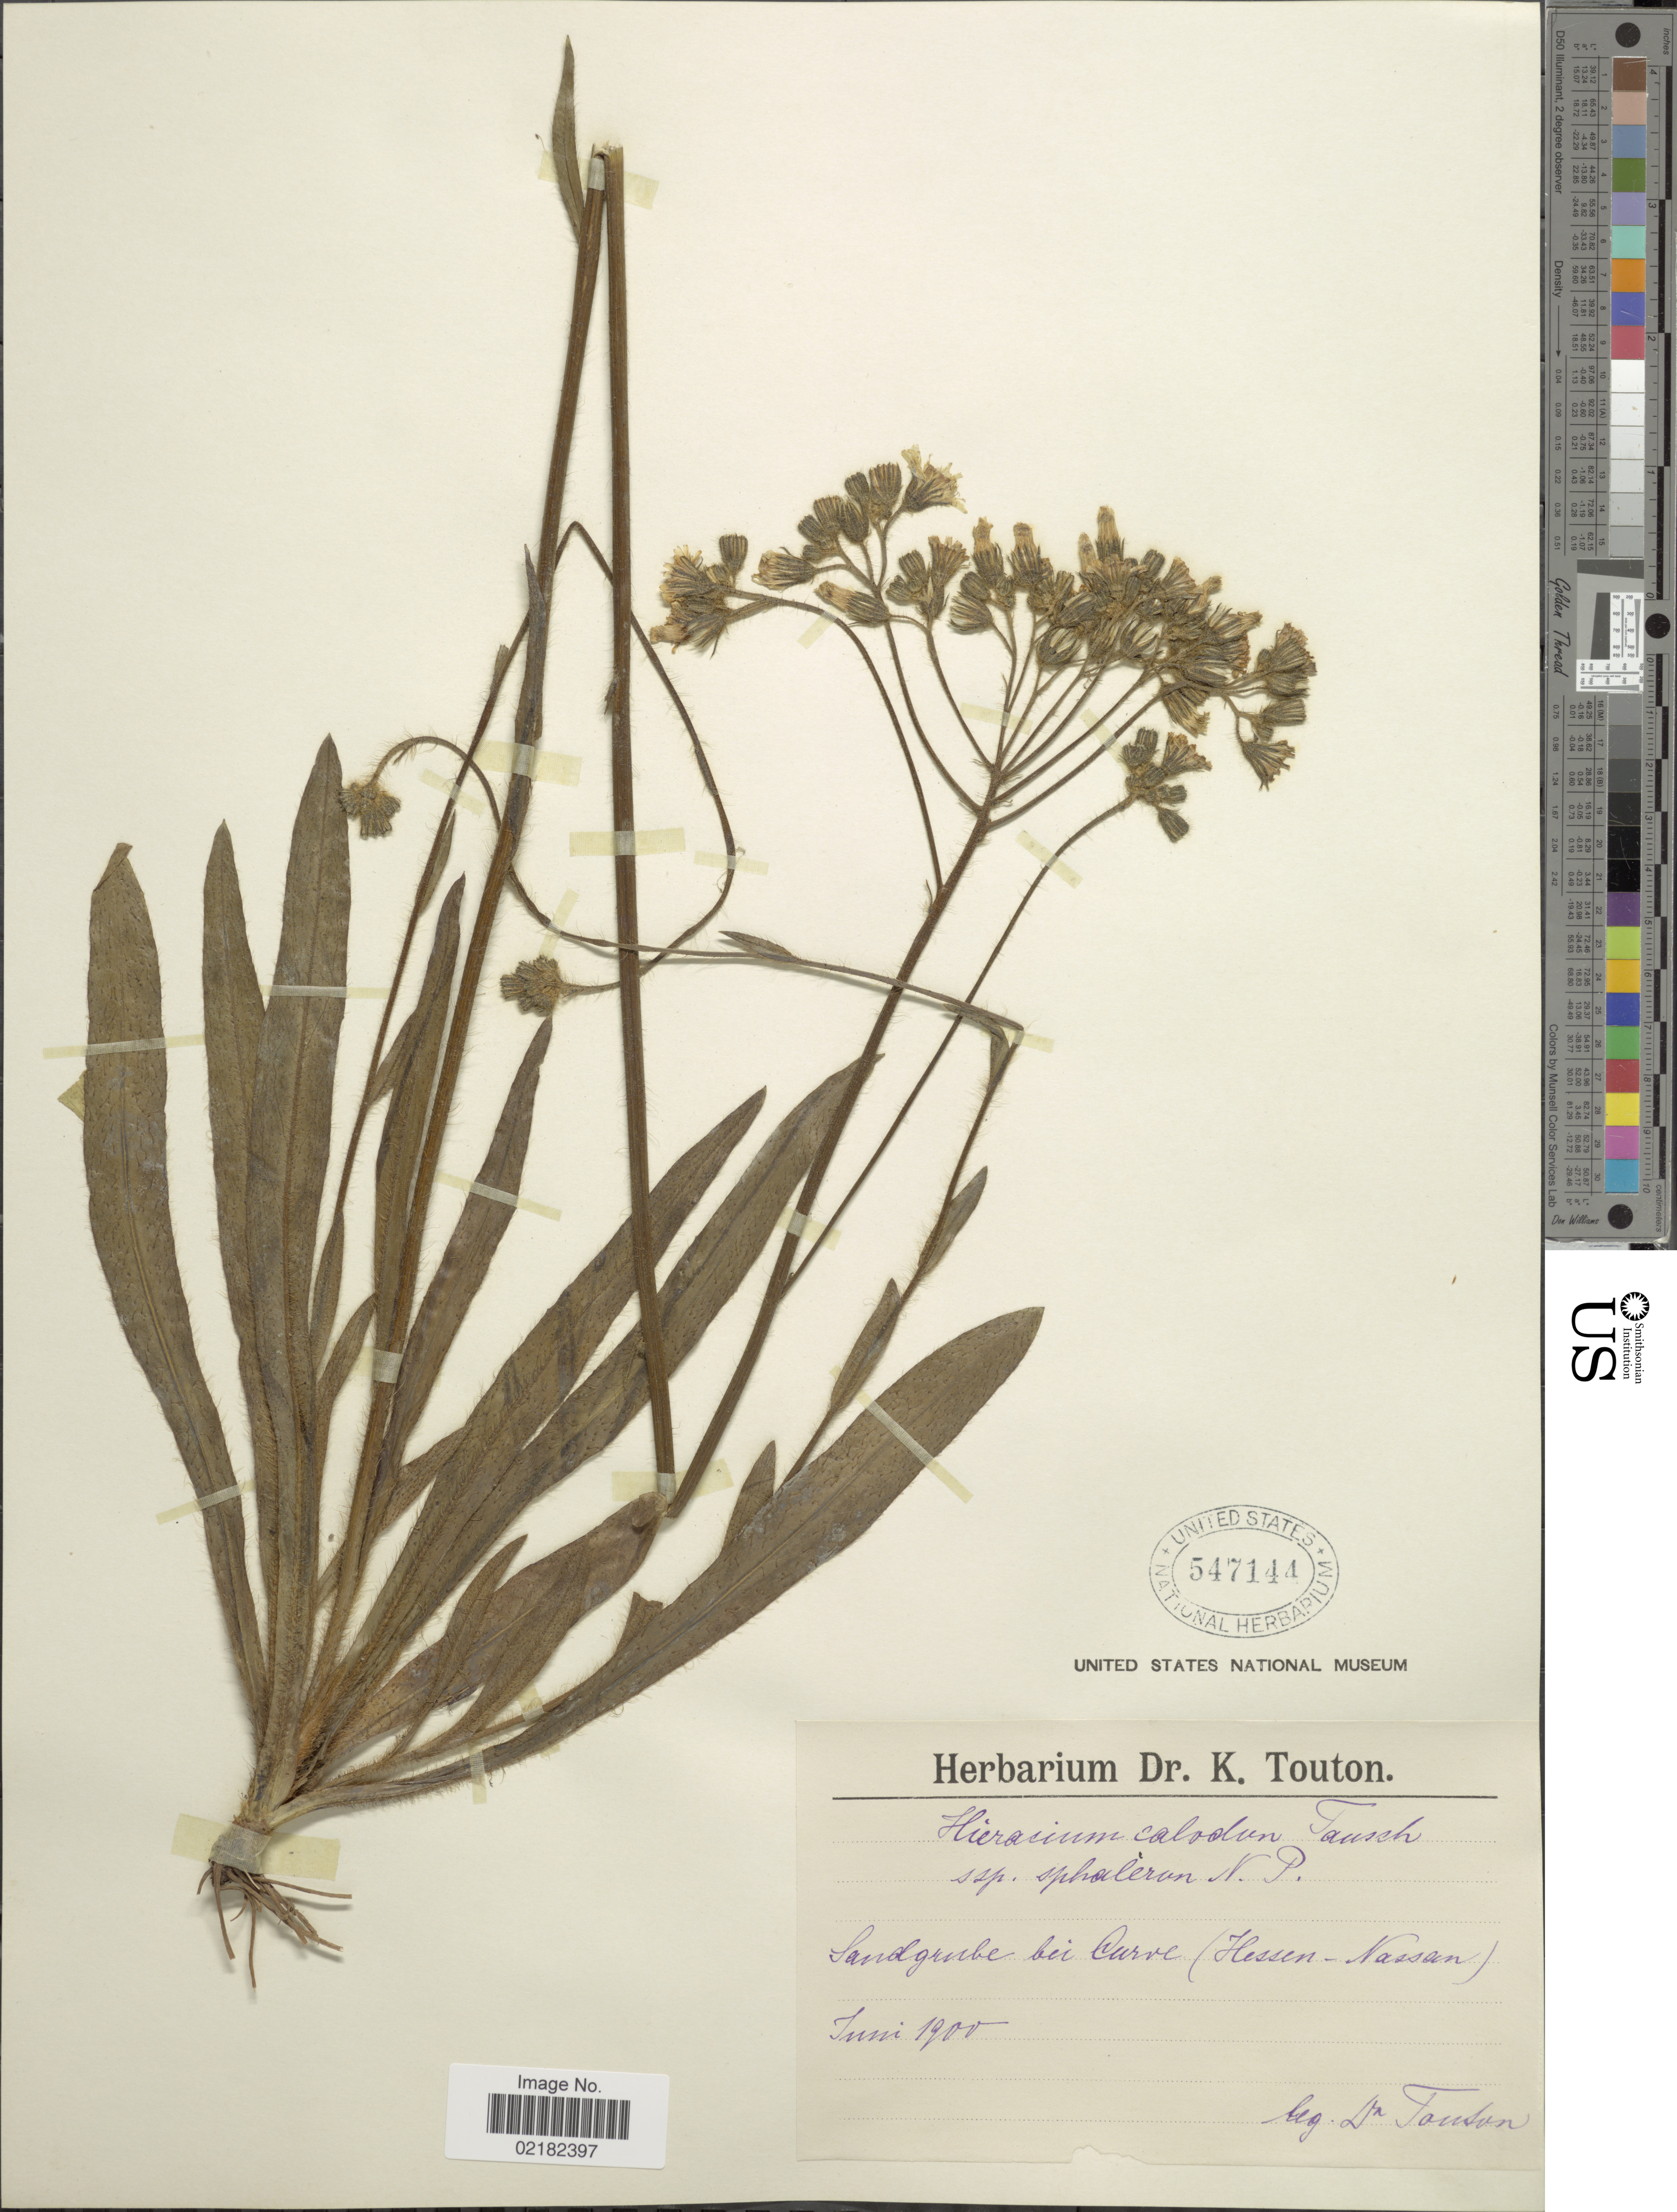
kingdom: Plantae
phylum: Tracheophyta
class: Magnoliopsida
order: Asterales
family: Asteraceae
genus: Pilosella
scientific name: Pilosella calodon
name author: (Tausch & Peter) Soják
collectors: K. Touton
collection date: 1900-06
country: Germany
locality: Sandgrube bei Curve (Hesse-Nassau). [interpreted]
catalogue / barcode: US 547144